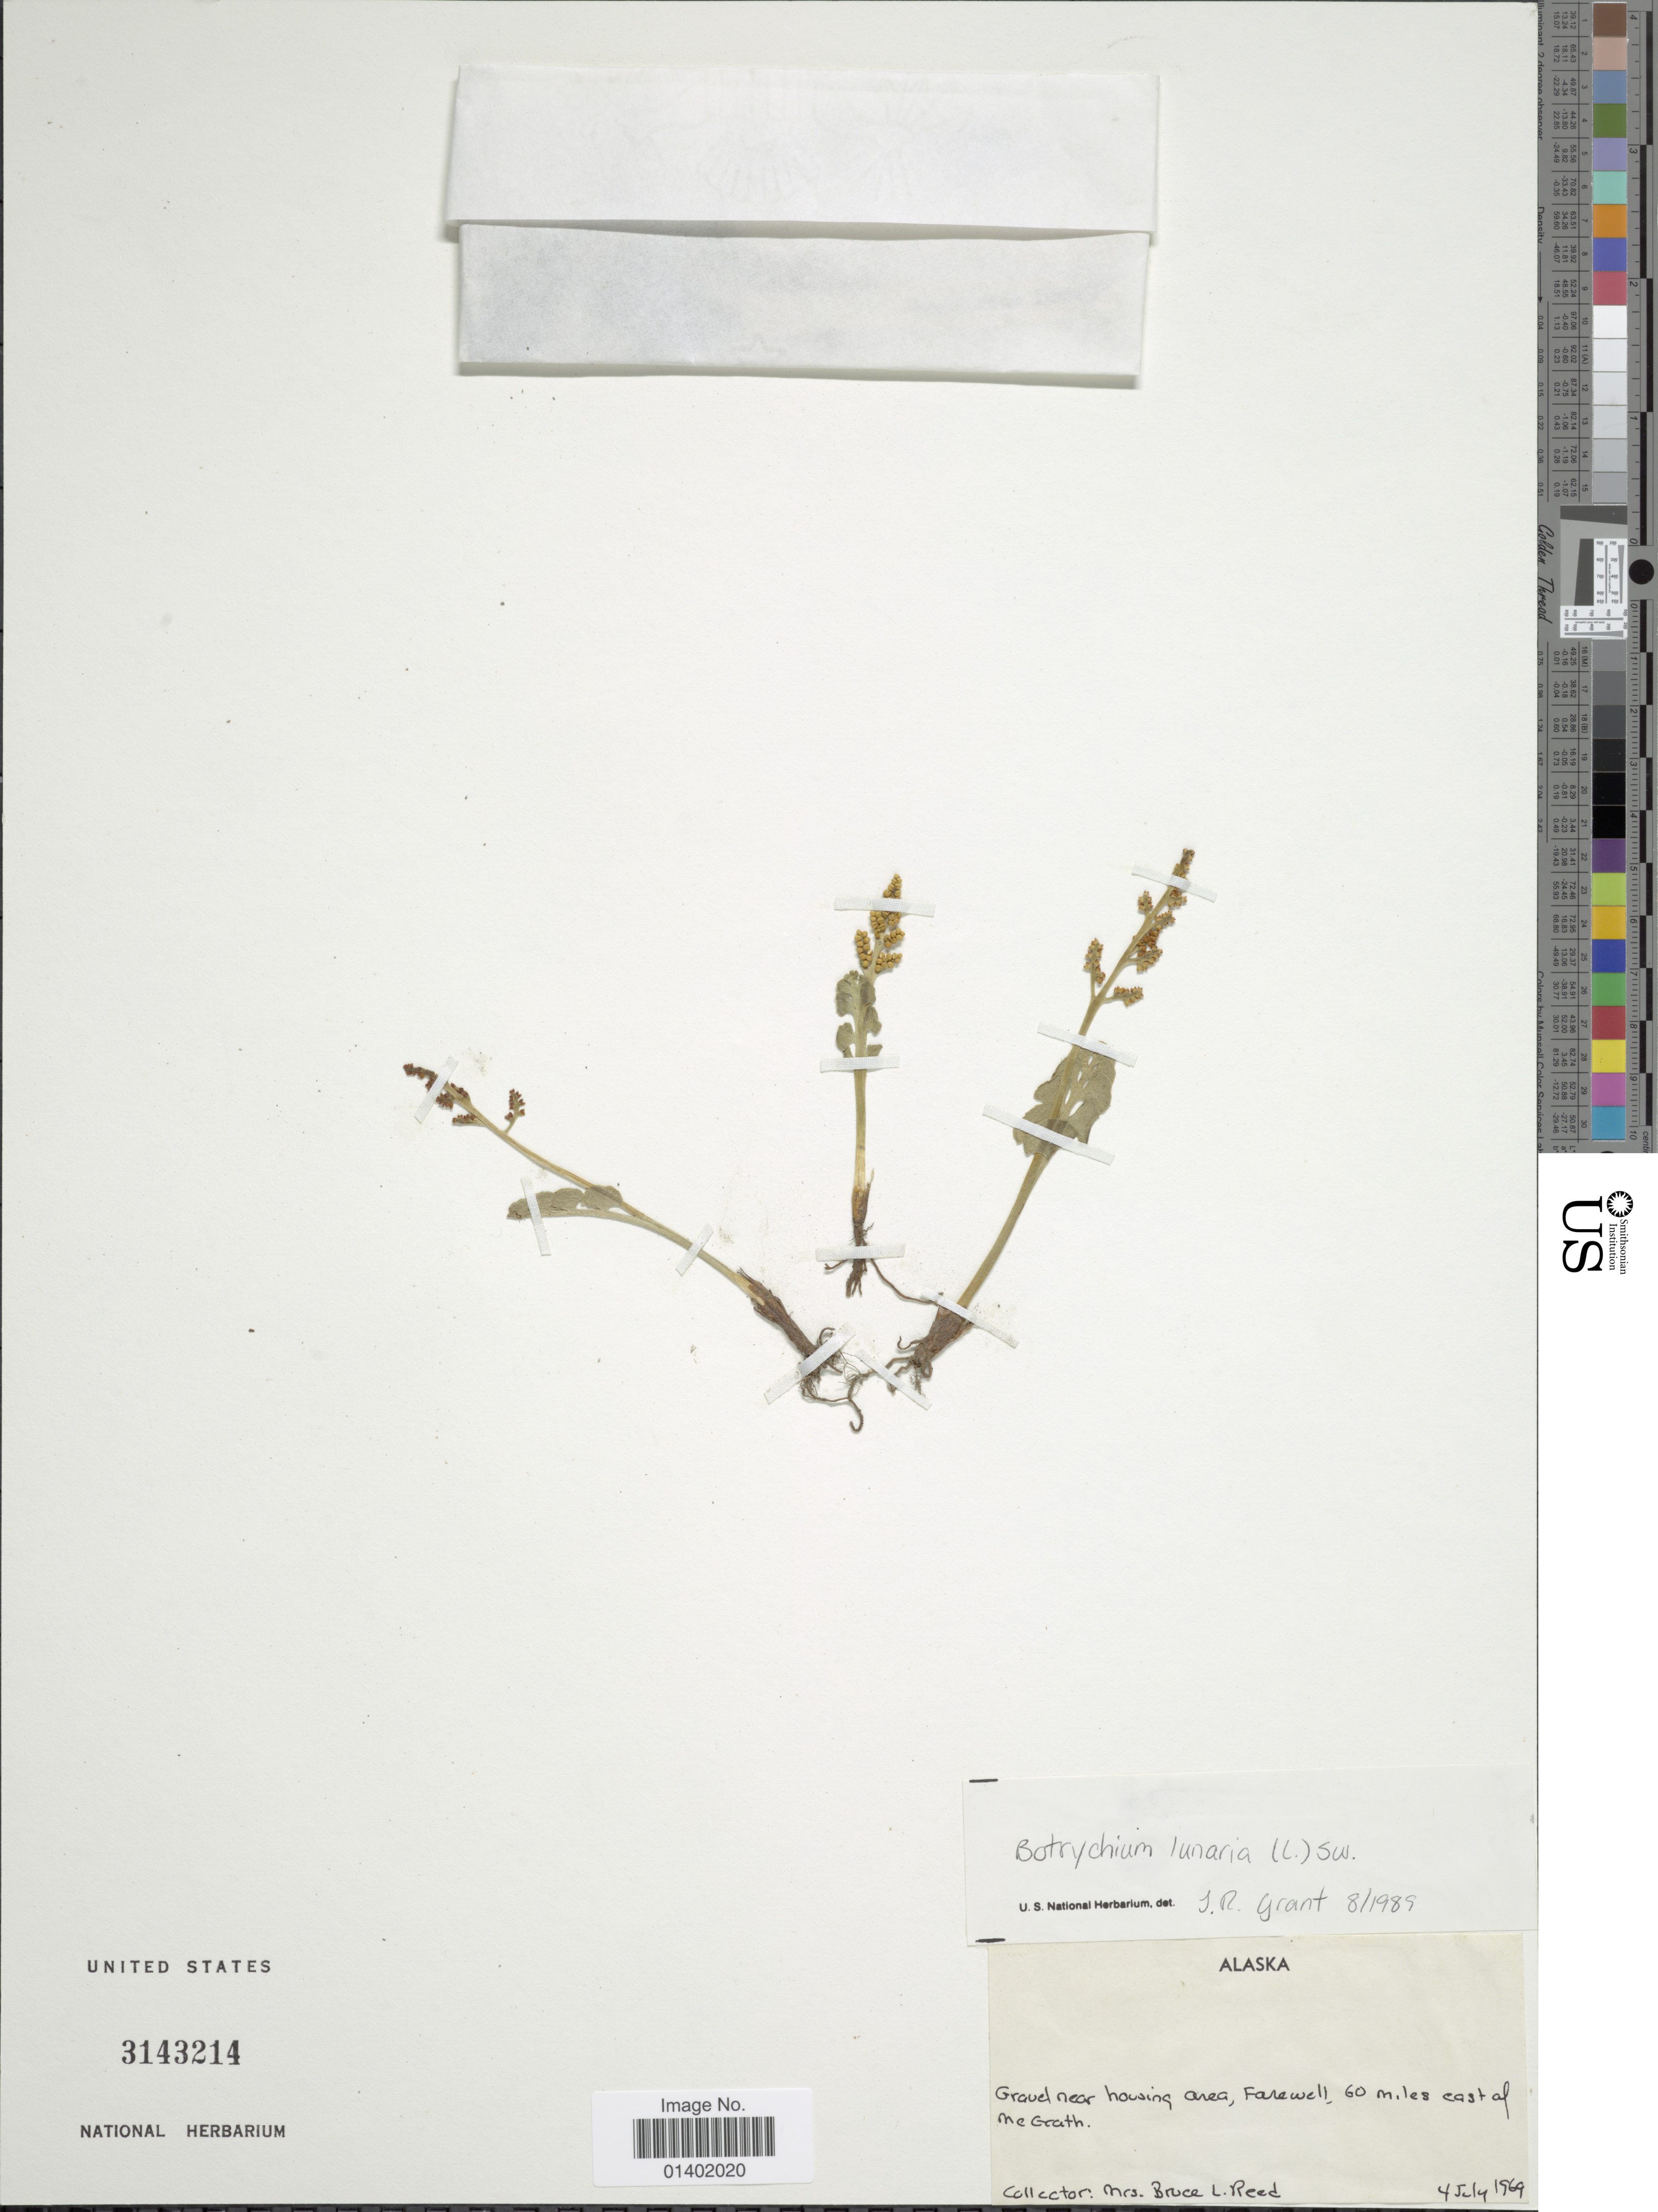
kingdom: Plantae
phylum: Tracheophyta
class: Polypodiopsida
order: Ophioglossales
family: Ophioglossaceae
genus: Botrychium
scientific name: Botrychium lunaria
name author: (L.) Sw.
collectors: B. Reed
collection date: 1969-07-04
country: United States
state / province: Alaska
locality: Gravel near housing area, Farewell, 60 miles of McGrath.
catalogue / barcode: US 3143214